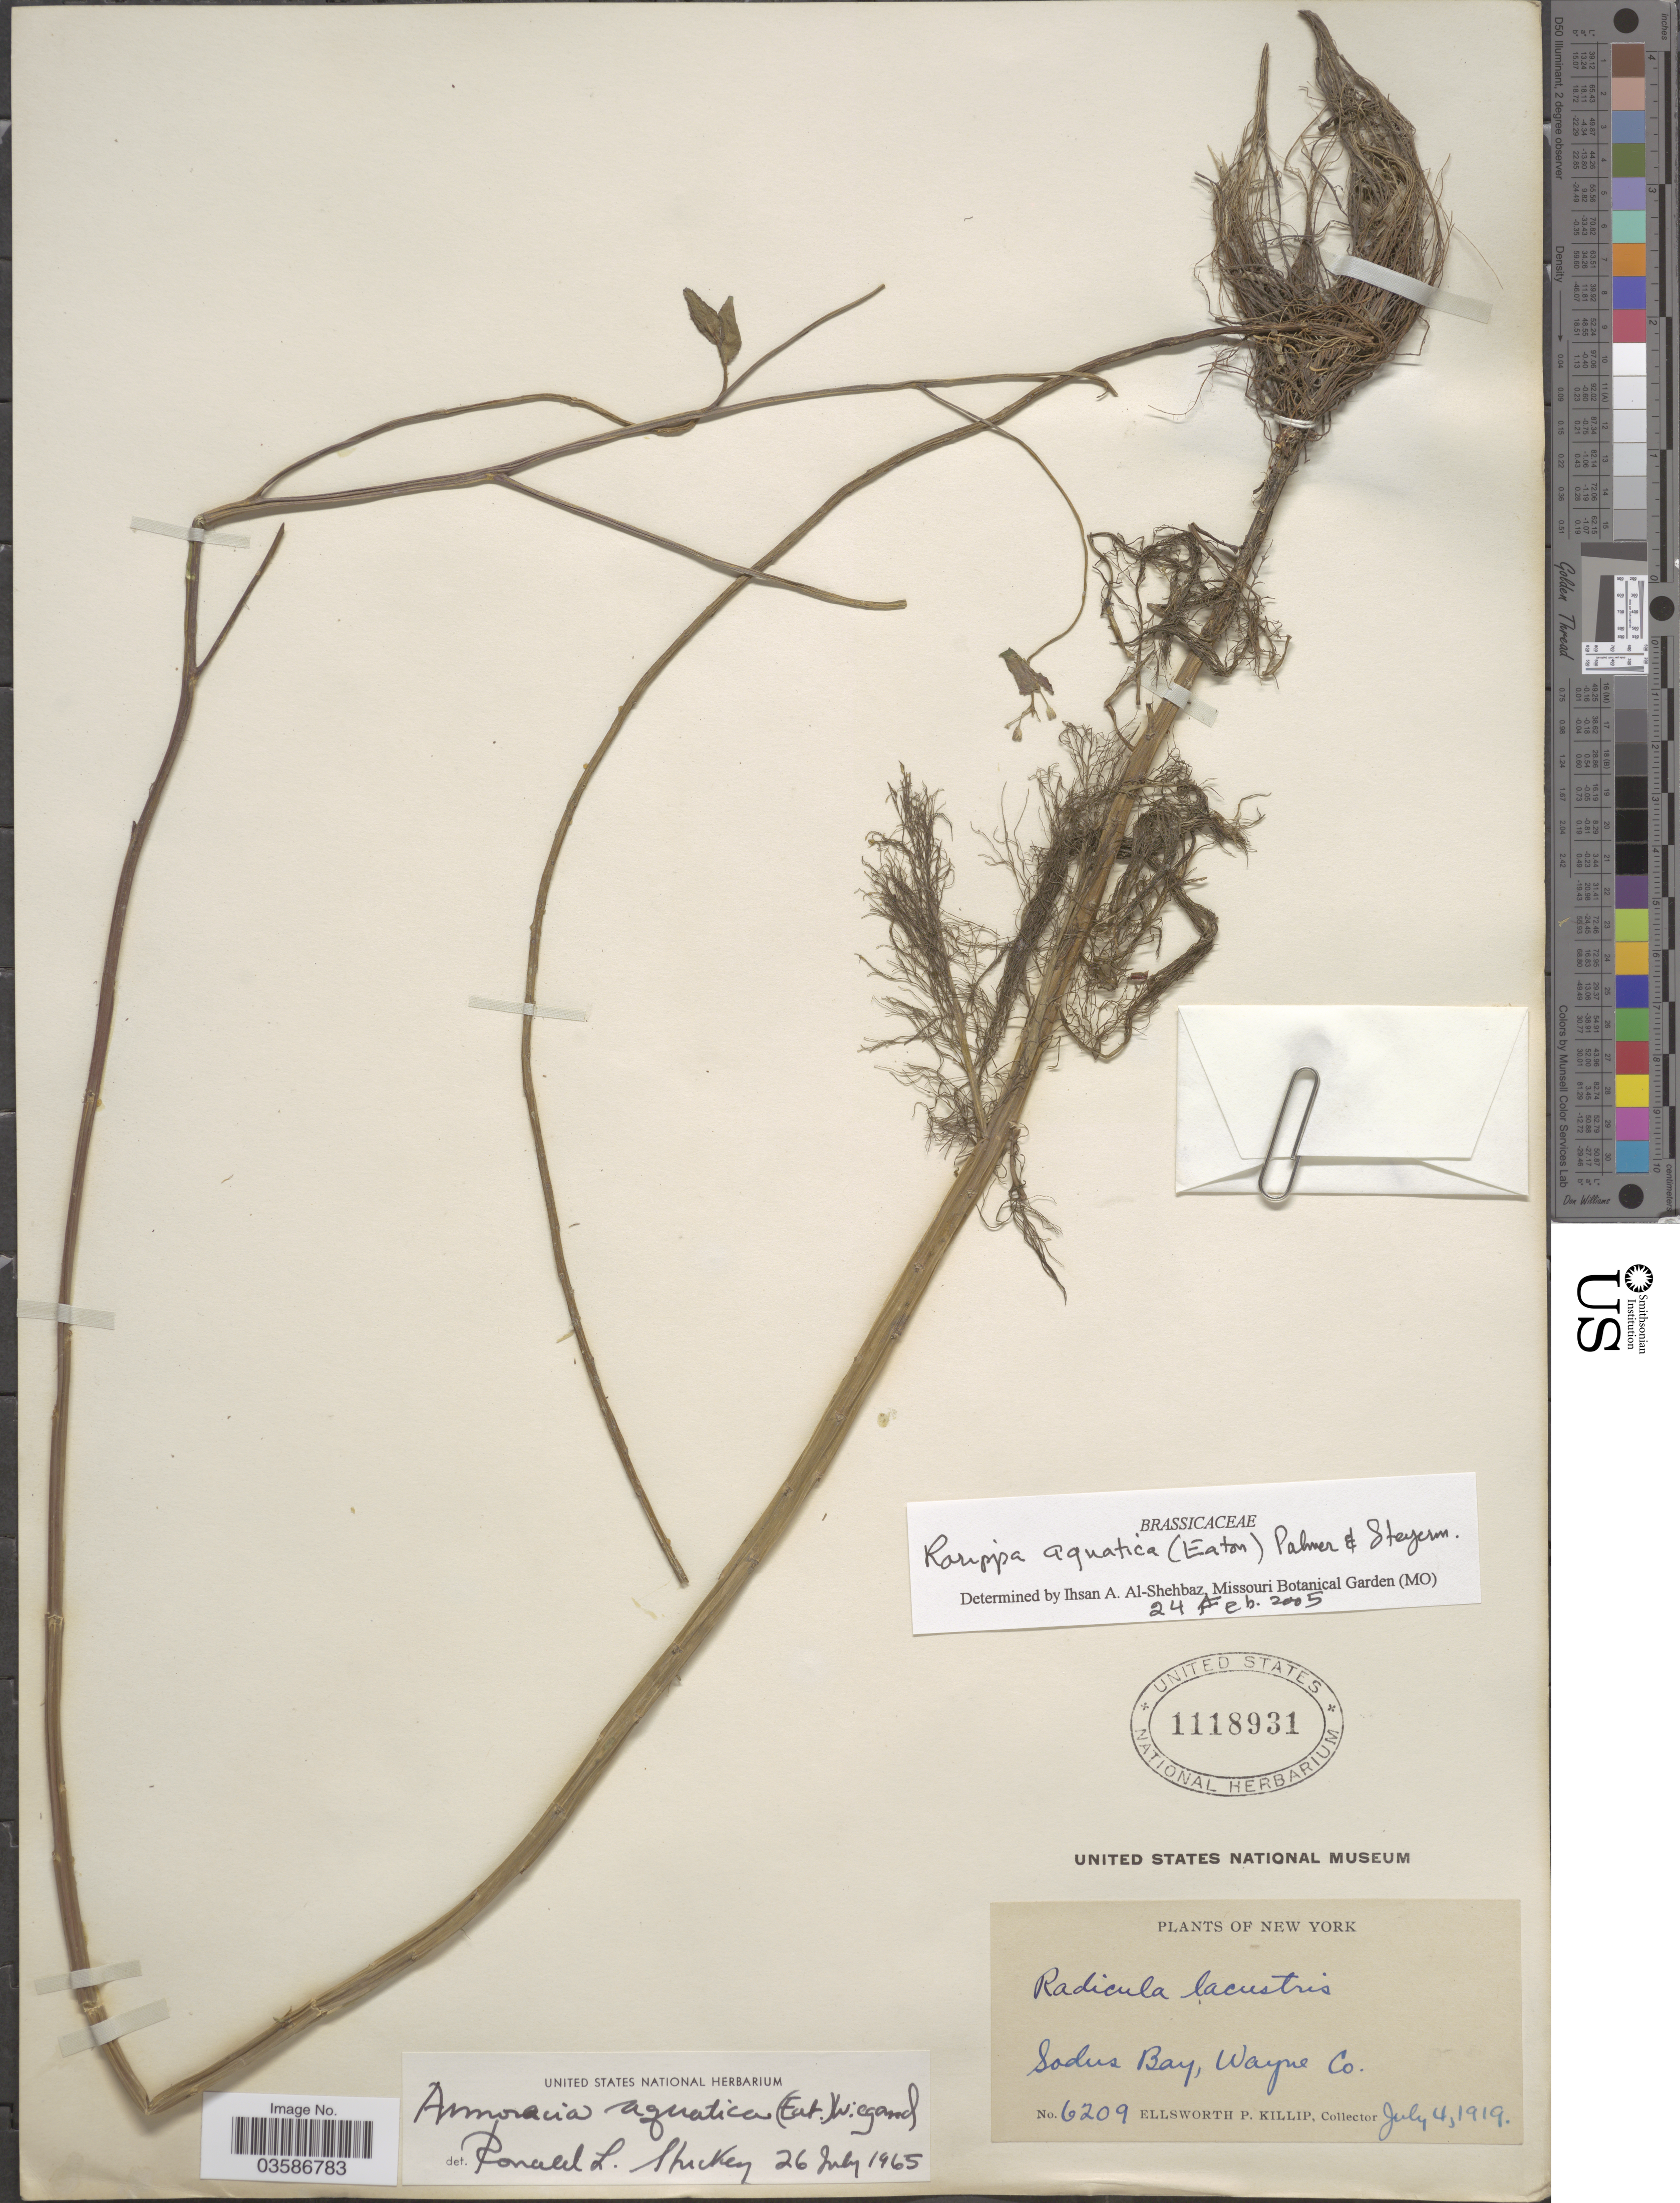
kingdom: Plantae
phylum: Tracheophyta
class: Magnoliopsida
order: Brassicales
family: Brassicaceae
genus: Rorippa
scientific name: Rorippa aquatica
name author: (Eaton) E.J. Palmer & Steyerm.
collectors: E. P. Killip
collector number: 6209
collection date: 1919-07-04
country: United States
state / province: New York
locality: Sodus Bay, Wayne Co.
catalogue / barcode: US 1118931